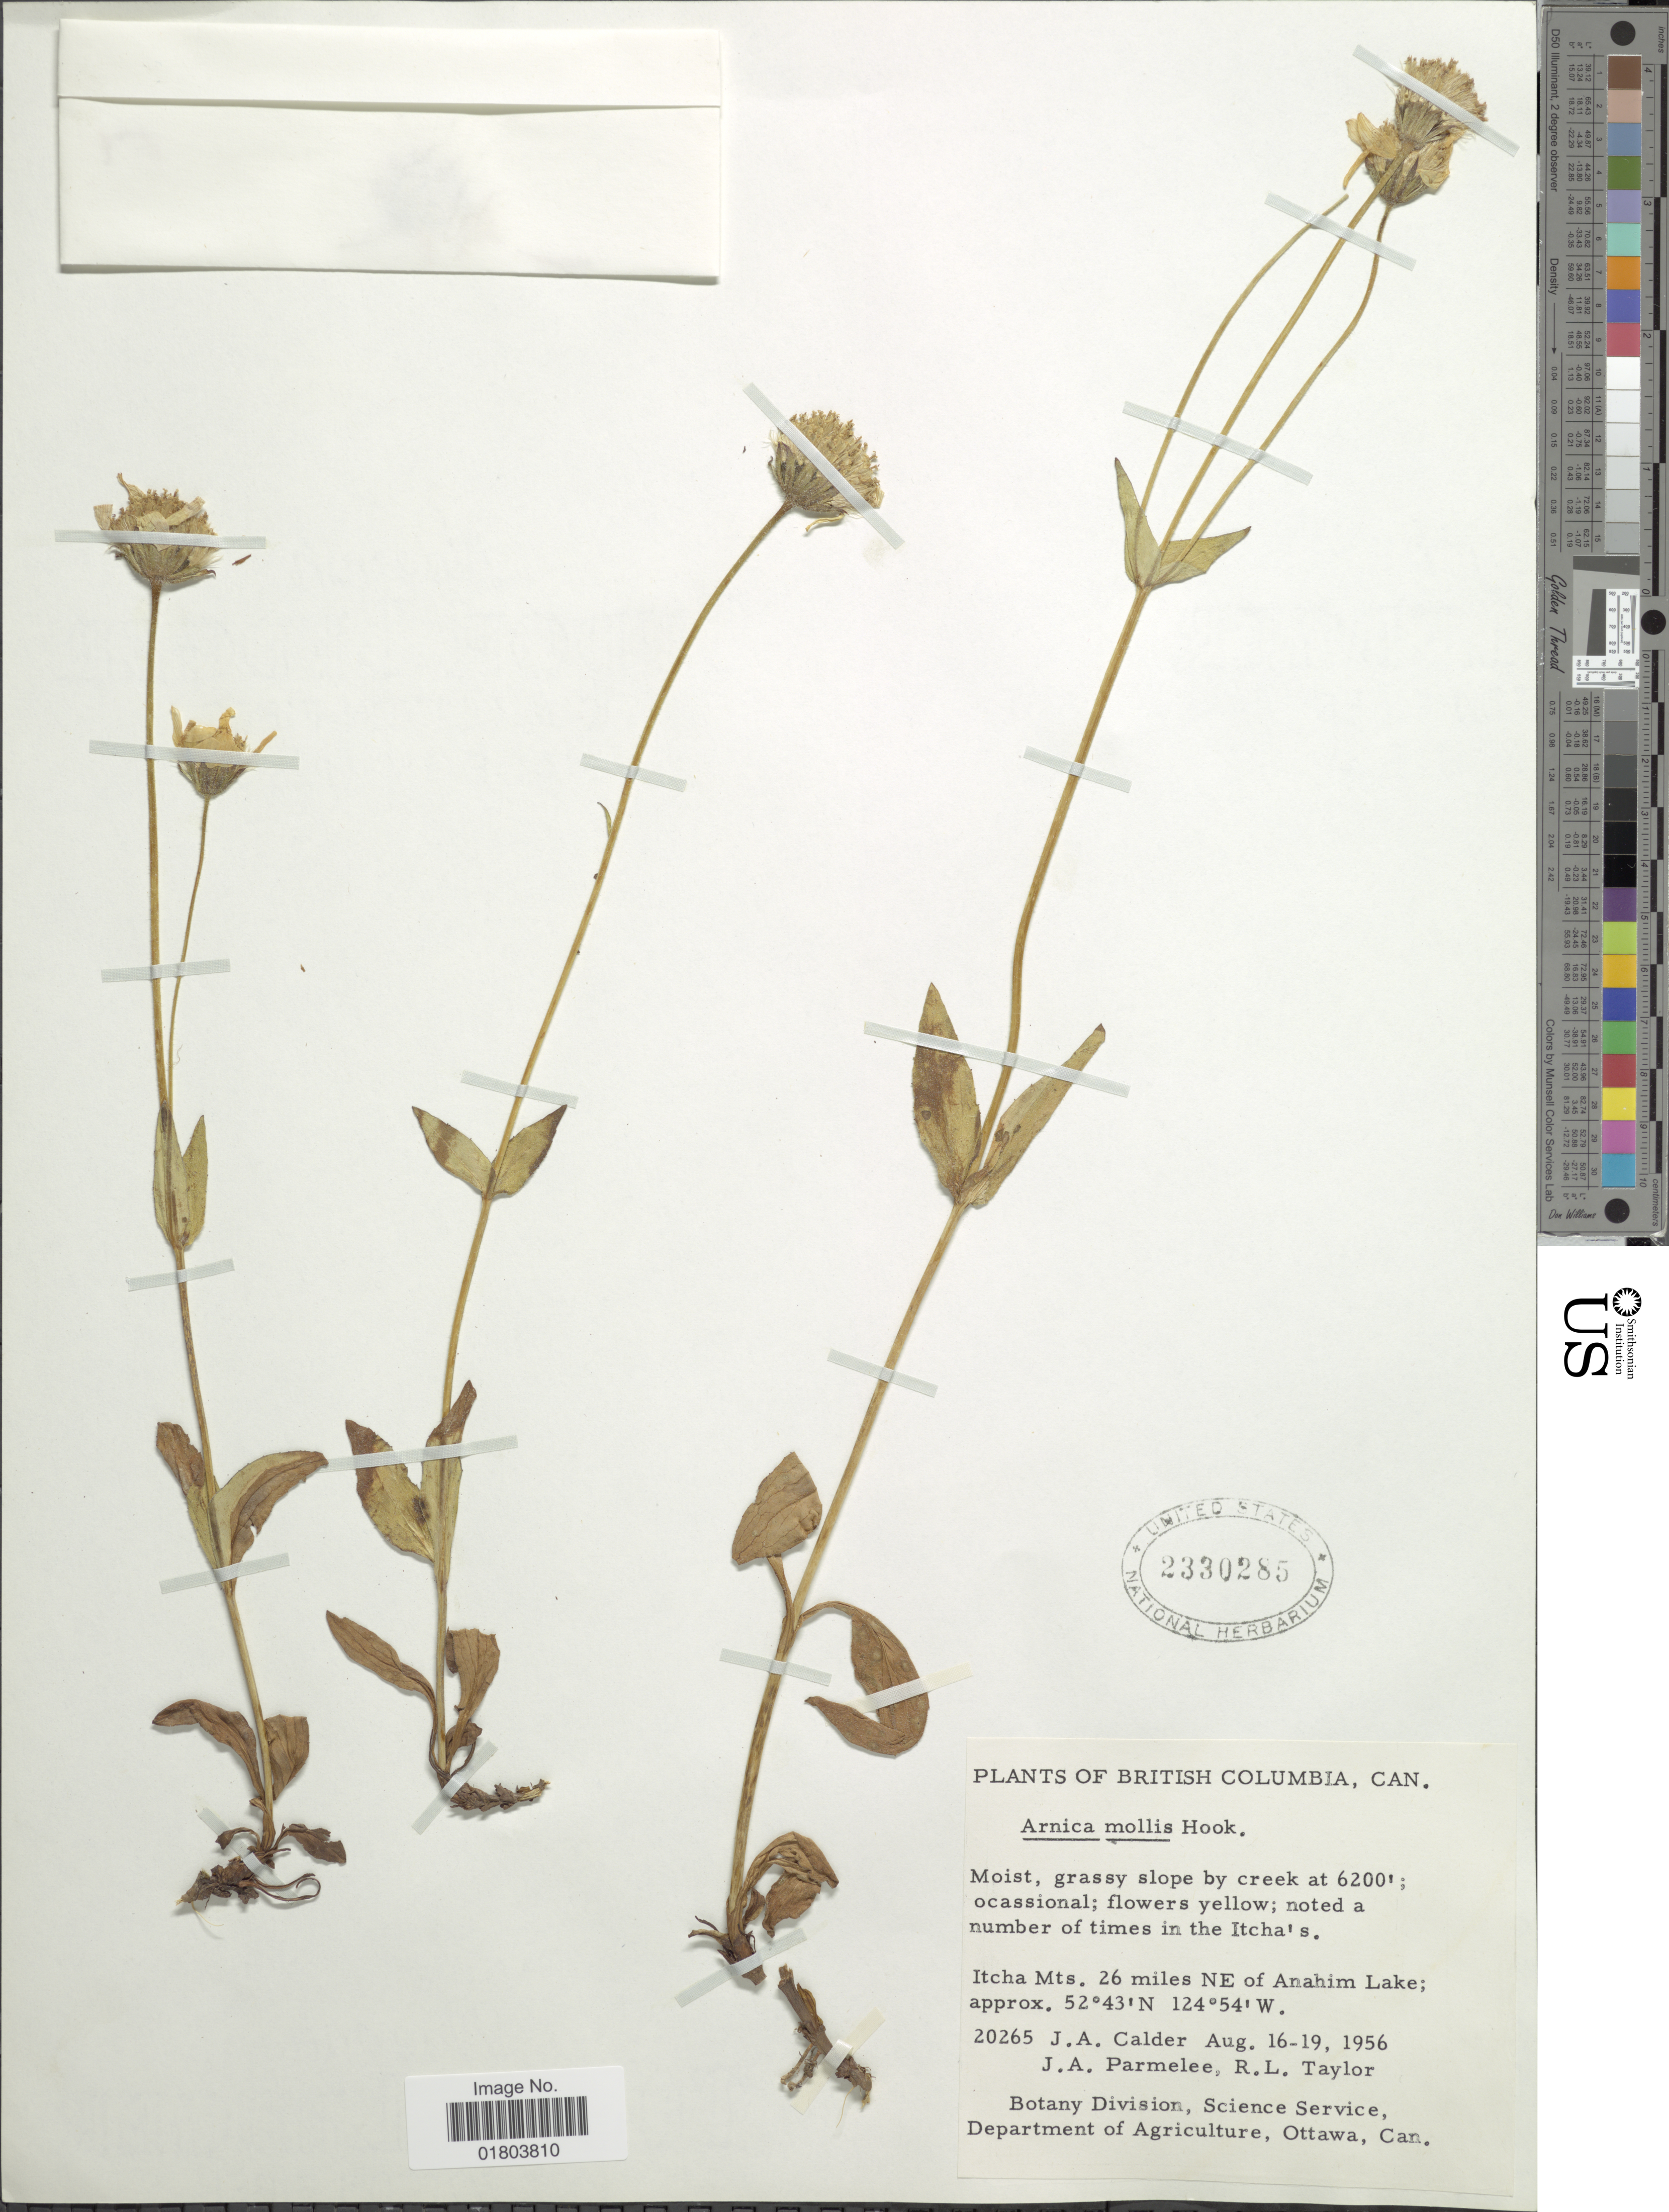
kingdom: Plantae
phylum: Tracheophyta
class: Magnoliopsida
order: Asterales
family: Asteraceae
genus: Arnica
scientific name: Arnica mollis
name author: Hook.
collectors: J. A. Calder, J. A. Parmelee & R. Taylor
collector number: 20265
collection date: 1956-08-16/1956-08-19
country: Canada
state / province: British Columbia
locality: Moist, grassy slope by creek, Itcha Mts. 26 miles NE of Anahim Lake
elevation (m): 1890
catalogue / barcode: US 2330285